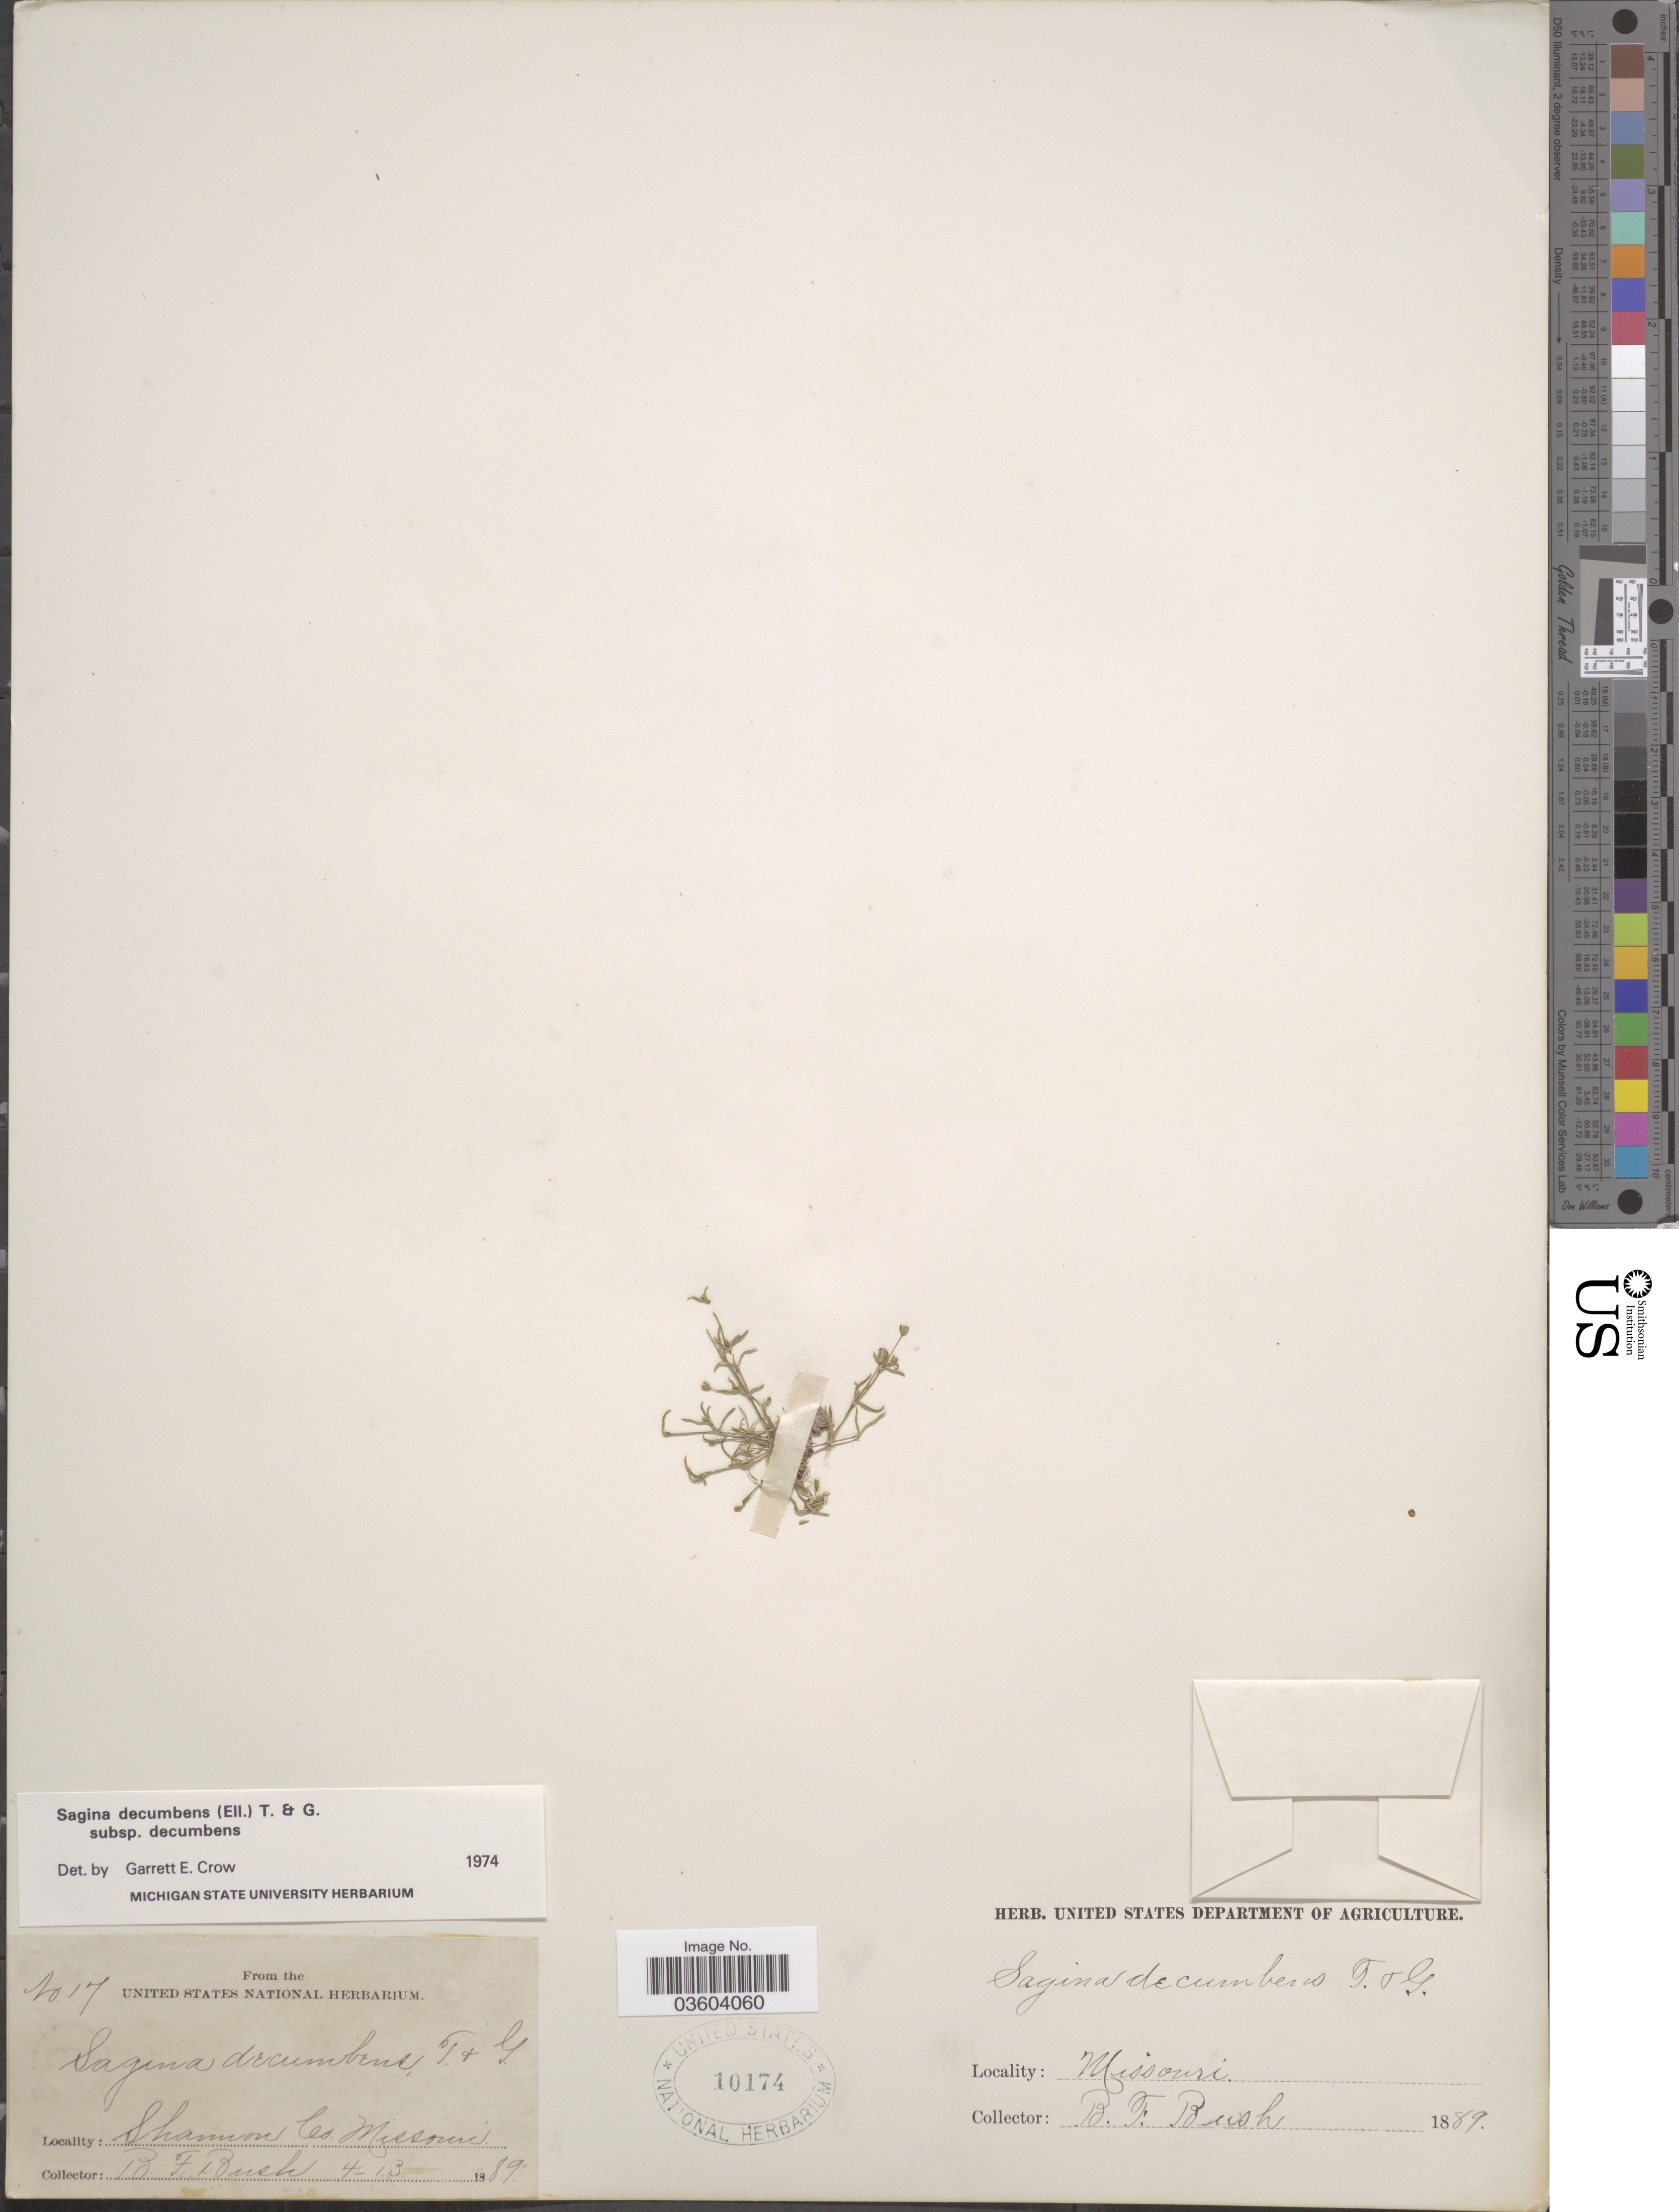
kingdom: Plantae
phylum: Tracheophyta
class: Magnoliopsida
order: Caryophyllales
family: Caryophyllaceae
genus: Sagina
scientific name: Sagina decumbens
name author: (Elliott) Torr. & A. Gray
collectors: B. F. Bush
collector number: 17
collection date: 1889-04-13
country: United States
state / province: Missouri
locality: Shannon Co.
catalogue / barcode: US 10174